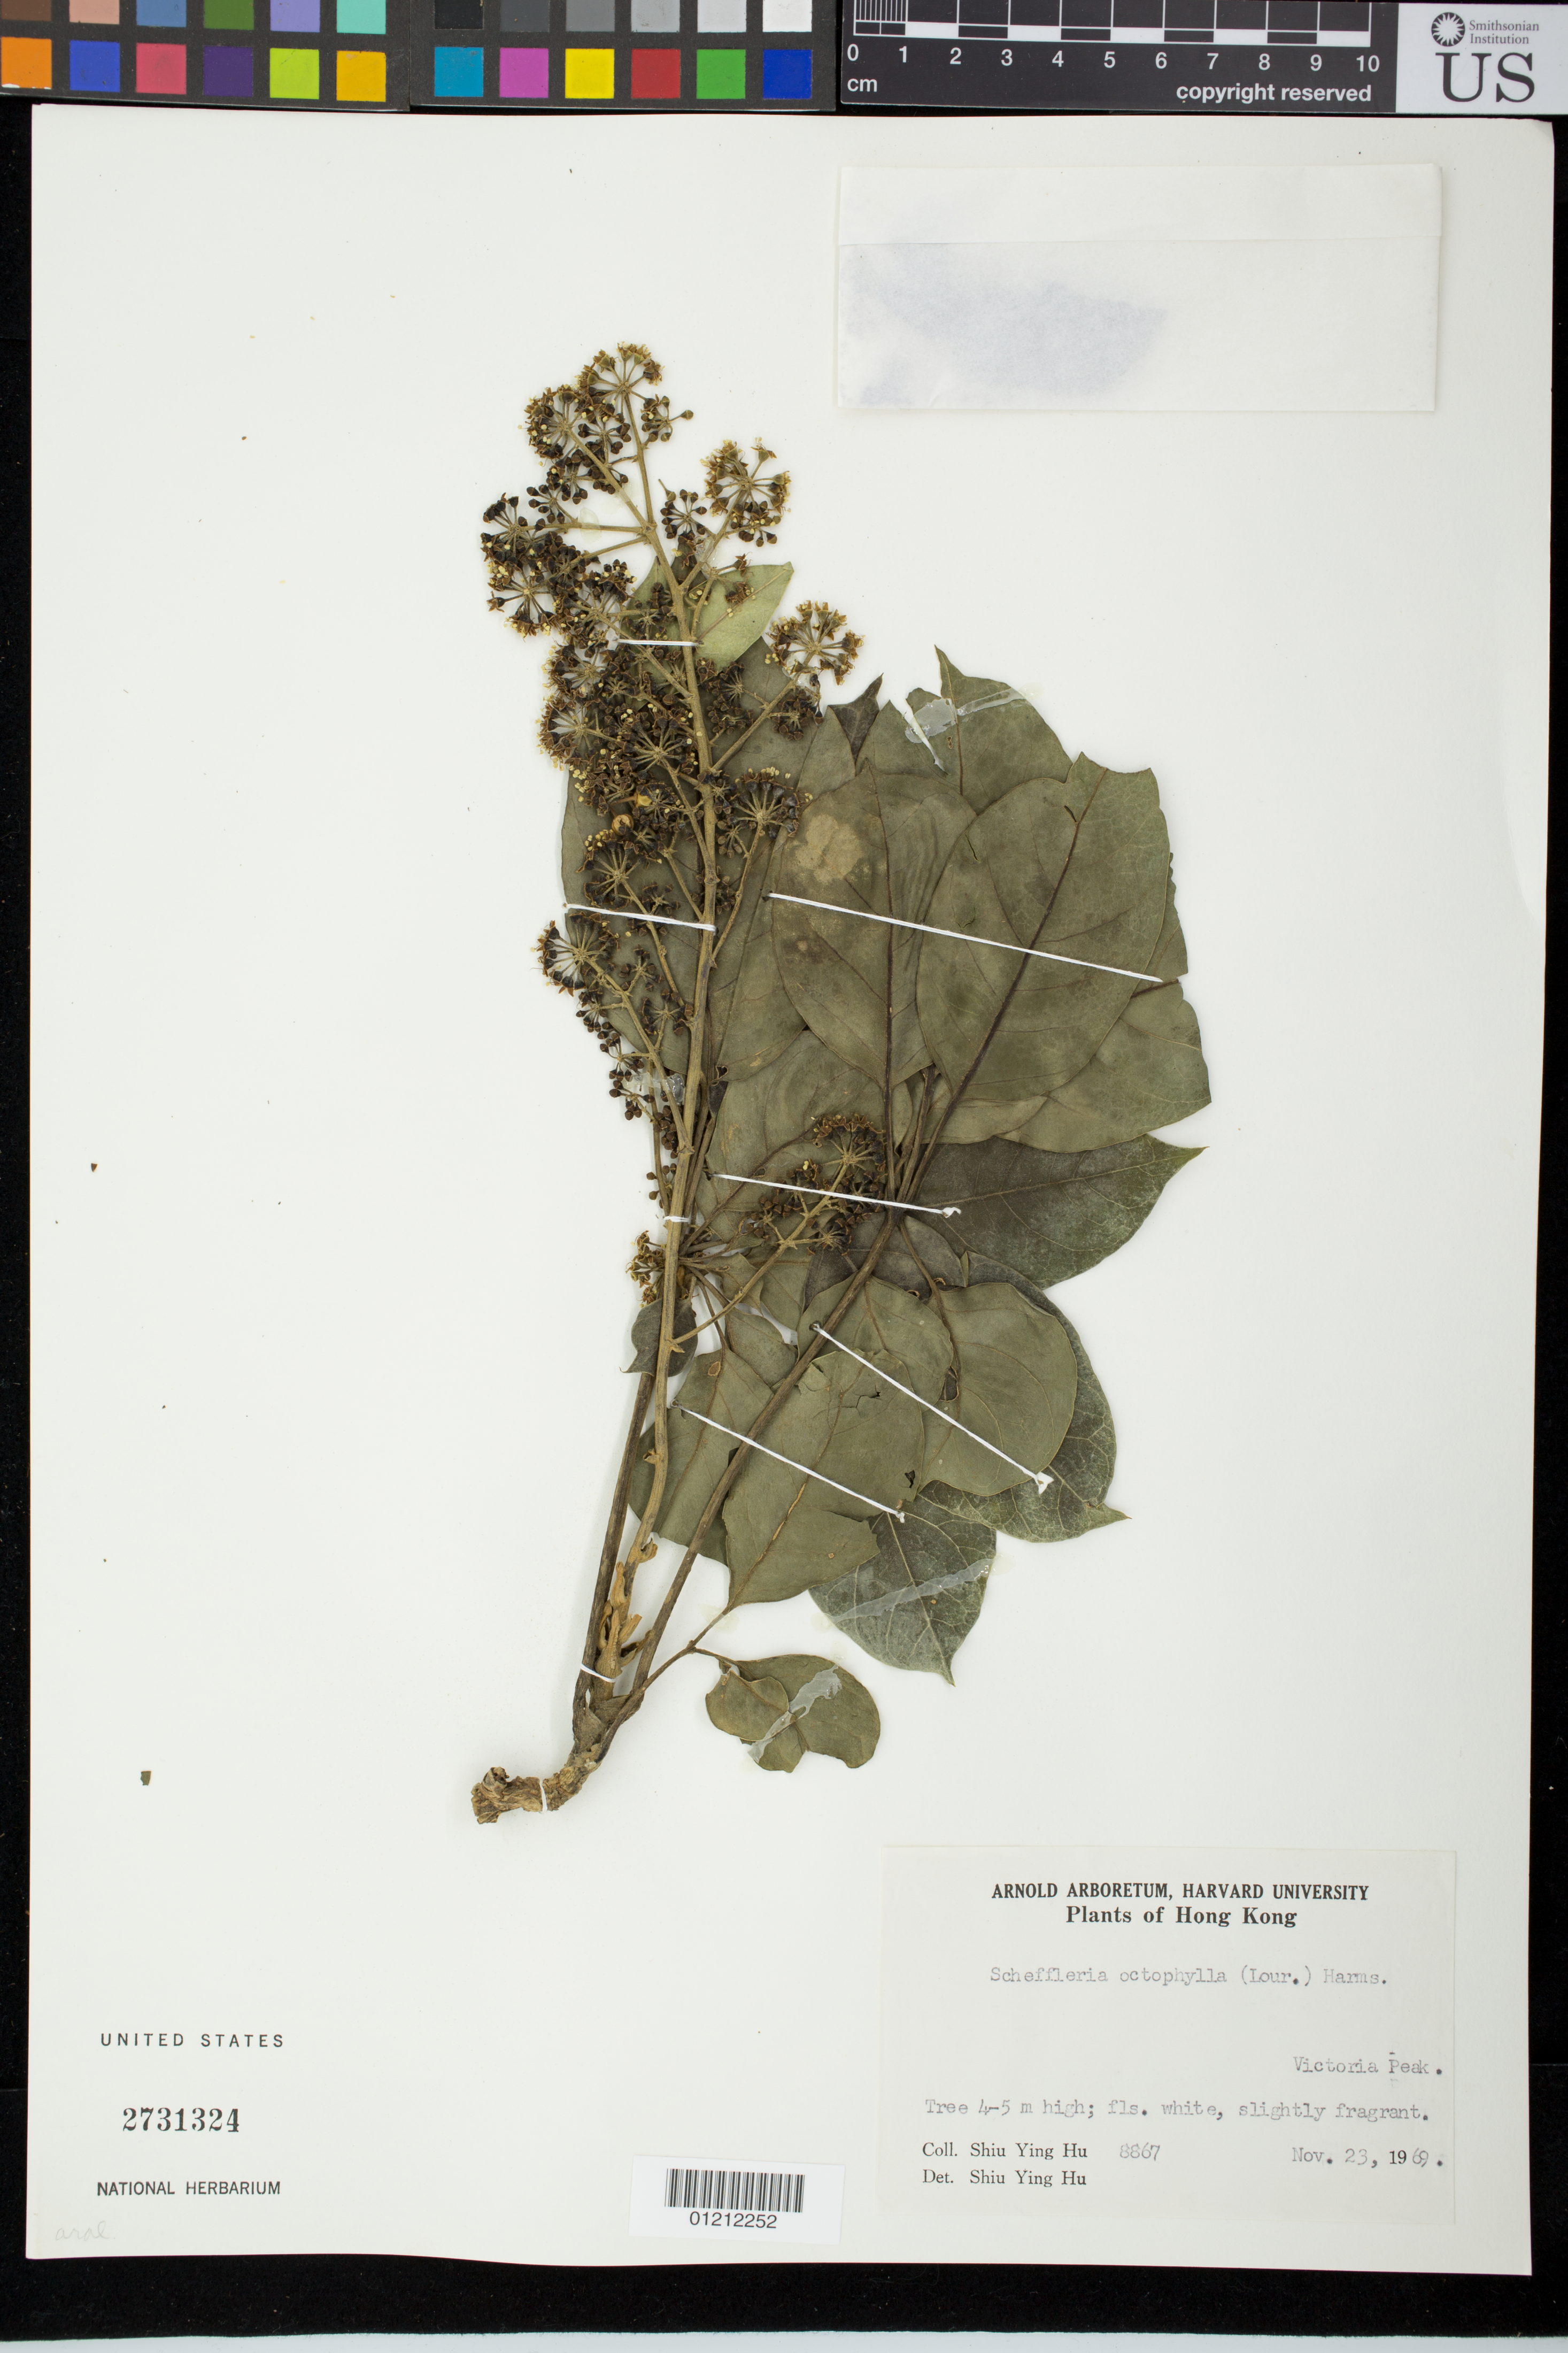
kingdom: Plantae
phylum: Tracheophyta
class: Magnoliopsida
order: Apiales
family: Araliaceae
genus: Schefflera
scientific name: Schefflera heptaphylla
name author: (L.) Frodin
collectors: Y. Shiu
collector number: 8867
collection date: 1969-11-23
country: China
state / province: Hong Kong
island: Victoria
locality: Victoria Peak, Hong Kong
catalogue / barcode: US 2731324